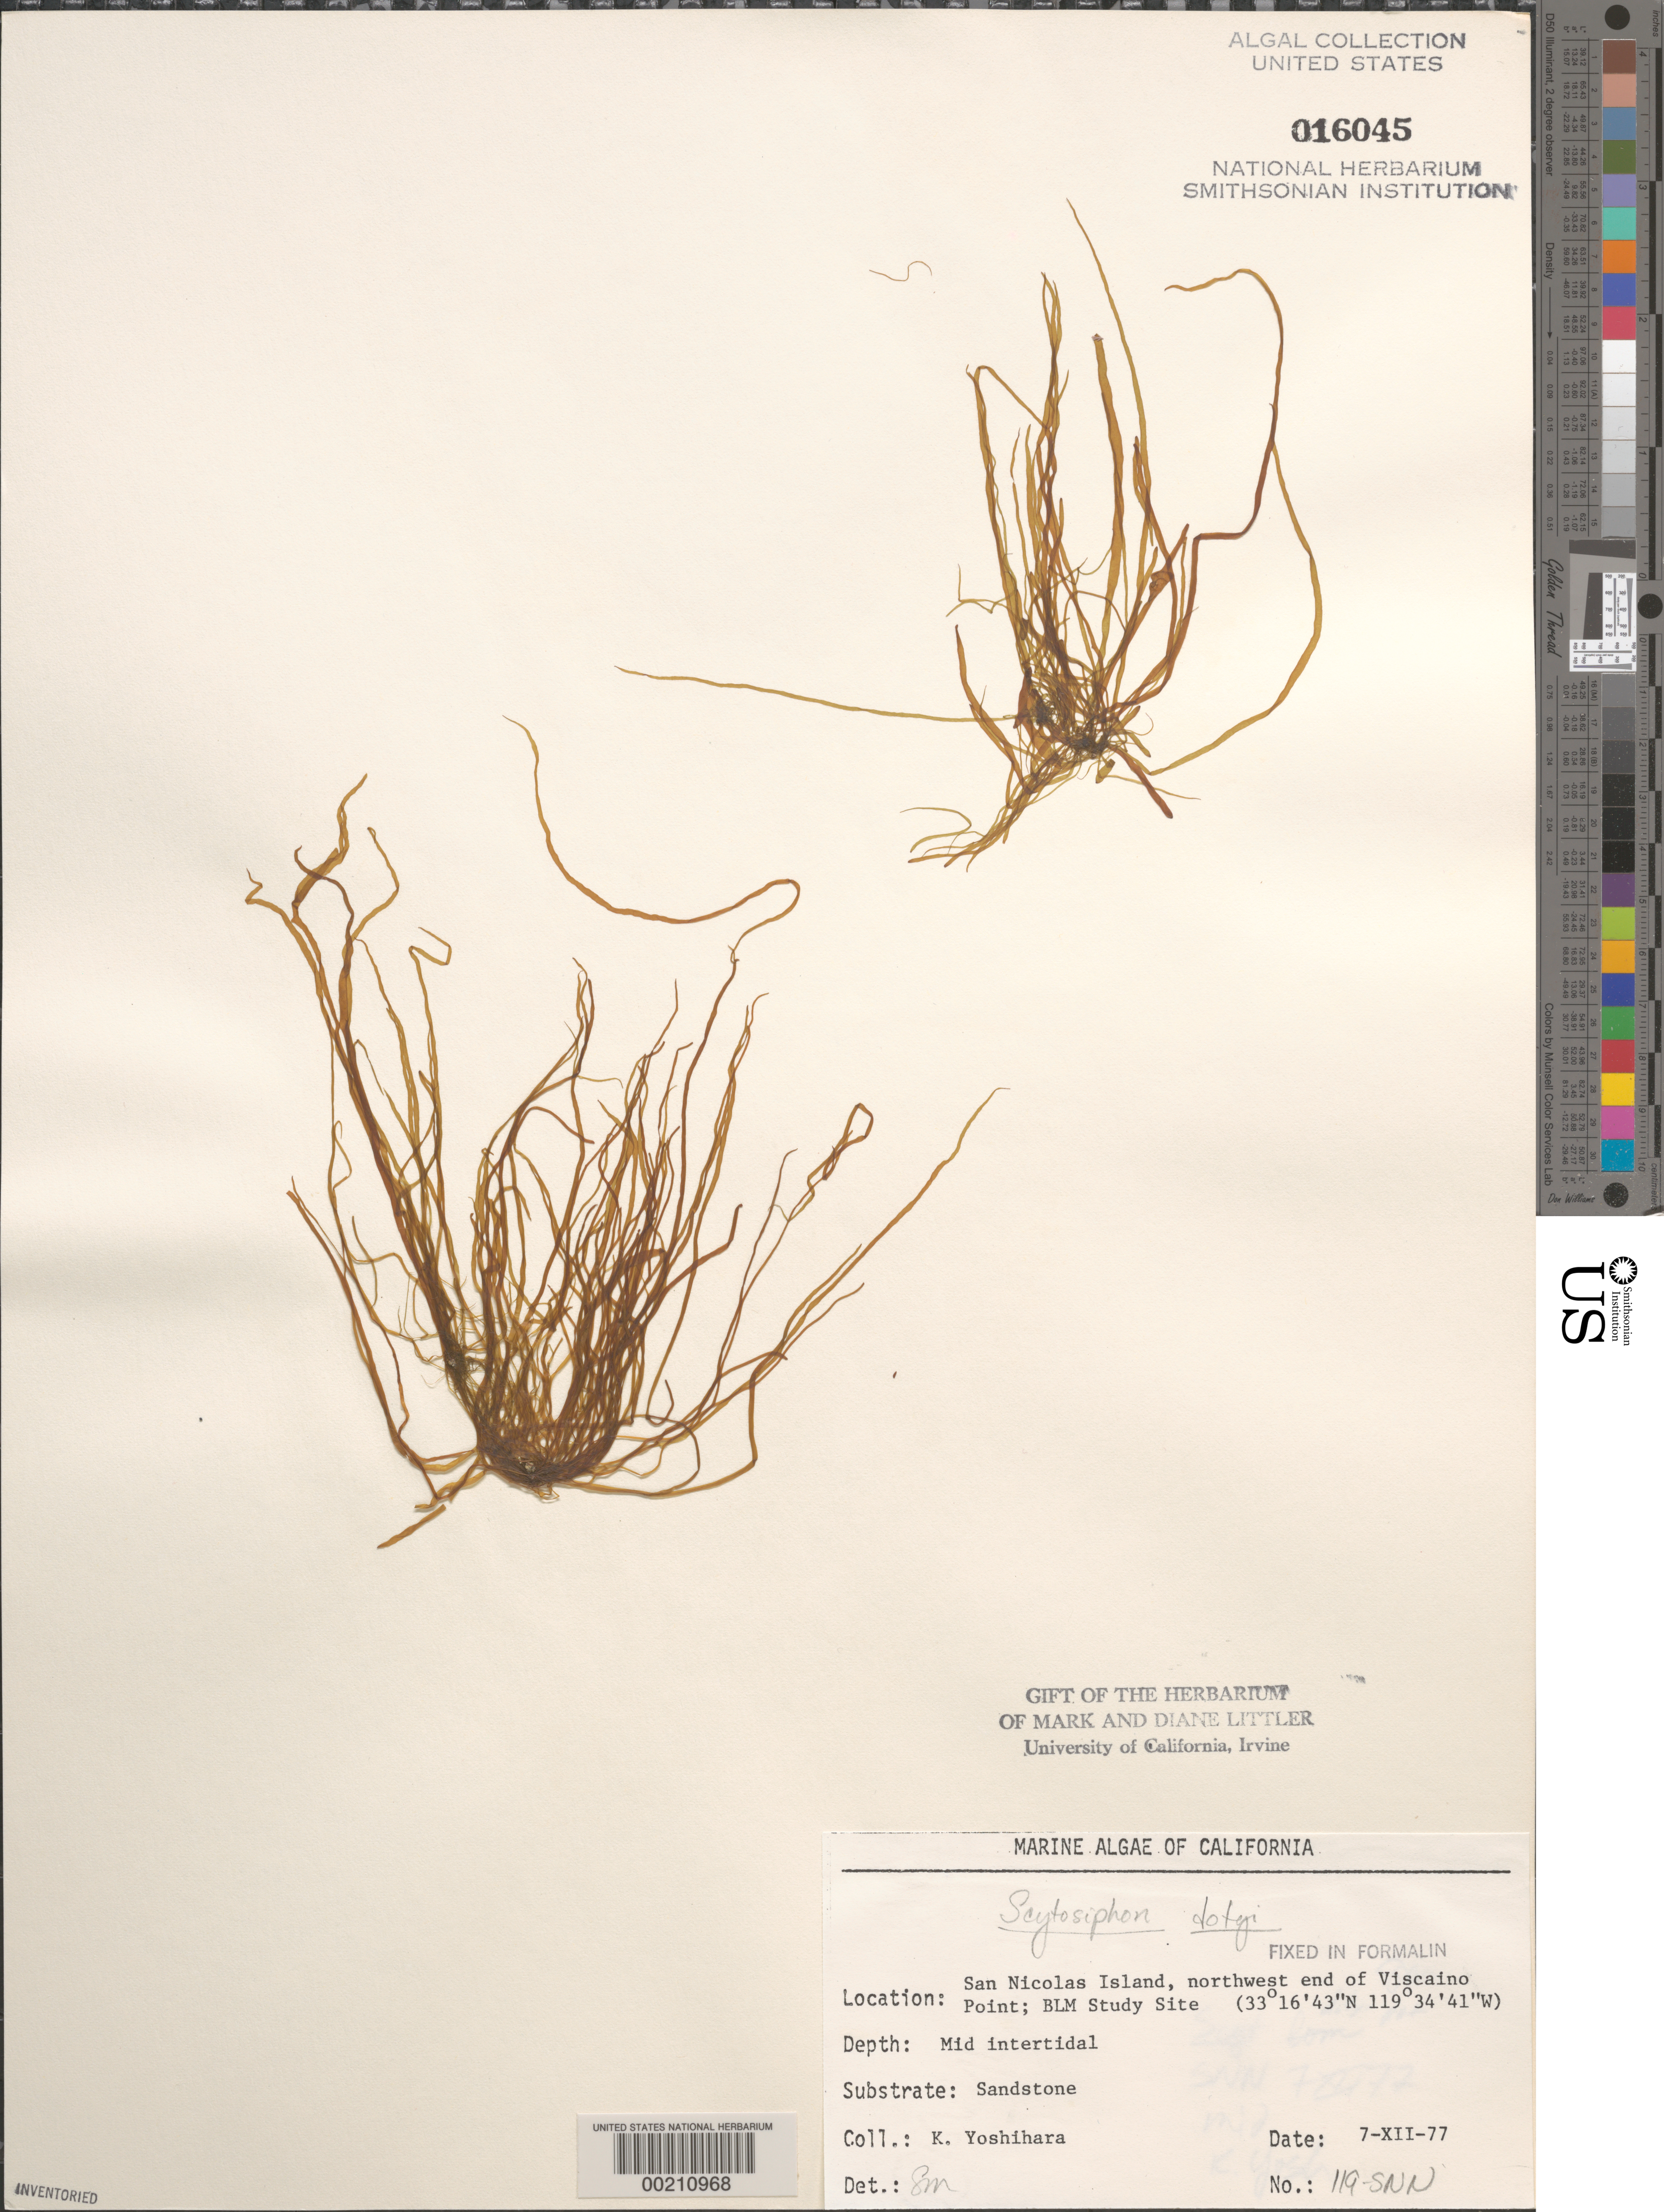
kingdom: Chromista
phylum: Ochrophyta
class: Phaeophyceae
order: Scytosiphonales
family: Scytosiphonaceae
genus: Scytosiphon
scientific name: Scytosiphon dotyi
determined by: Murray, S. N.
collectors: K. Yoshihara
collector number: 119-snn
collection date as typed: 07 Dec 1977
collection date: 1977-12-07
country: United States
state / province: California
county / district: Ventura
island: San Nicolas Island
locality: Viscaino Point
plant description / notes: BLM-SOCALBIGHT Rocky Intertidal Survey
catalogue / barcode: US 16045